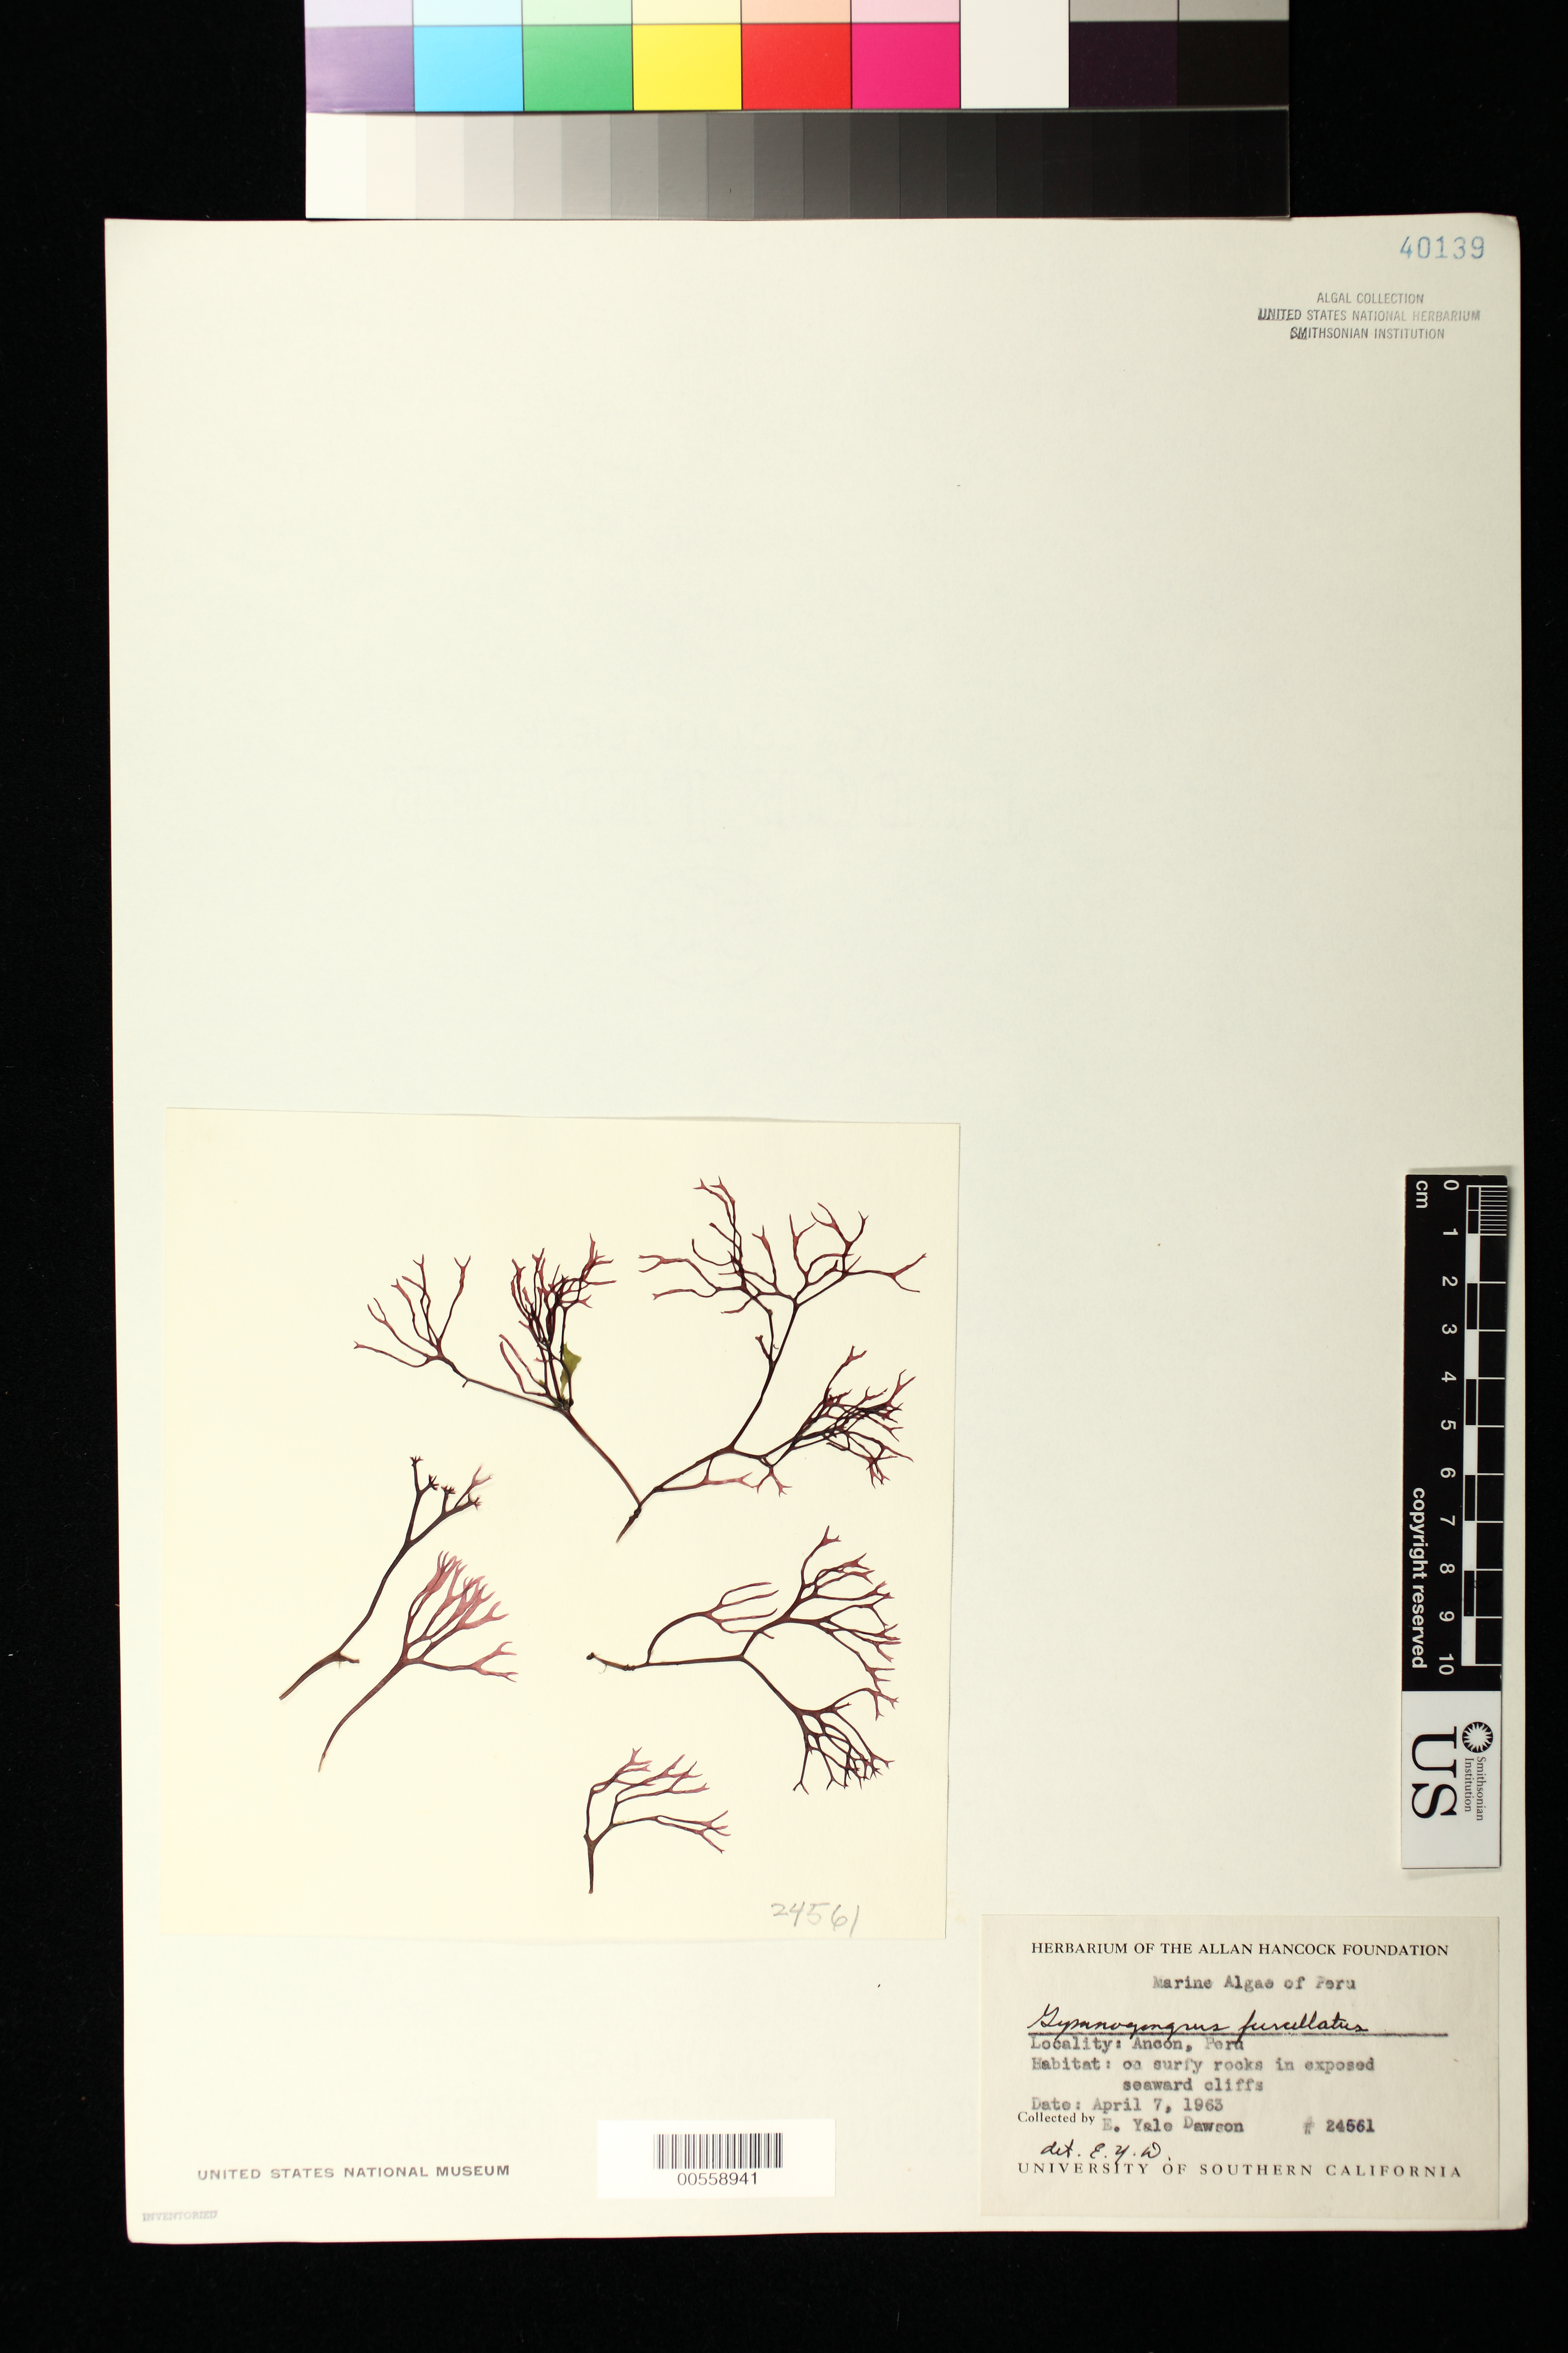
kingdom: Plantae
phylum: Rhodophyta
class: Florideophyceae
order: Gigartinales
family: Phyllophoraceae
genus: Gymnogongrus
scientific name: Gymnogongrus furcellatus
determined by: Dawson, E. Y.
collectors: E. Y. Dawson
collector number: EYD 24561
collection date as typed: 07 Apr 1963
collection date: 1963-04-07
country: Peru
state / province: Lima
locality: Ancon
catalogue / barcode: US 40139